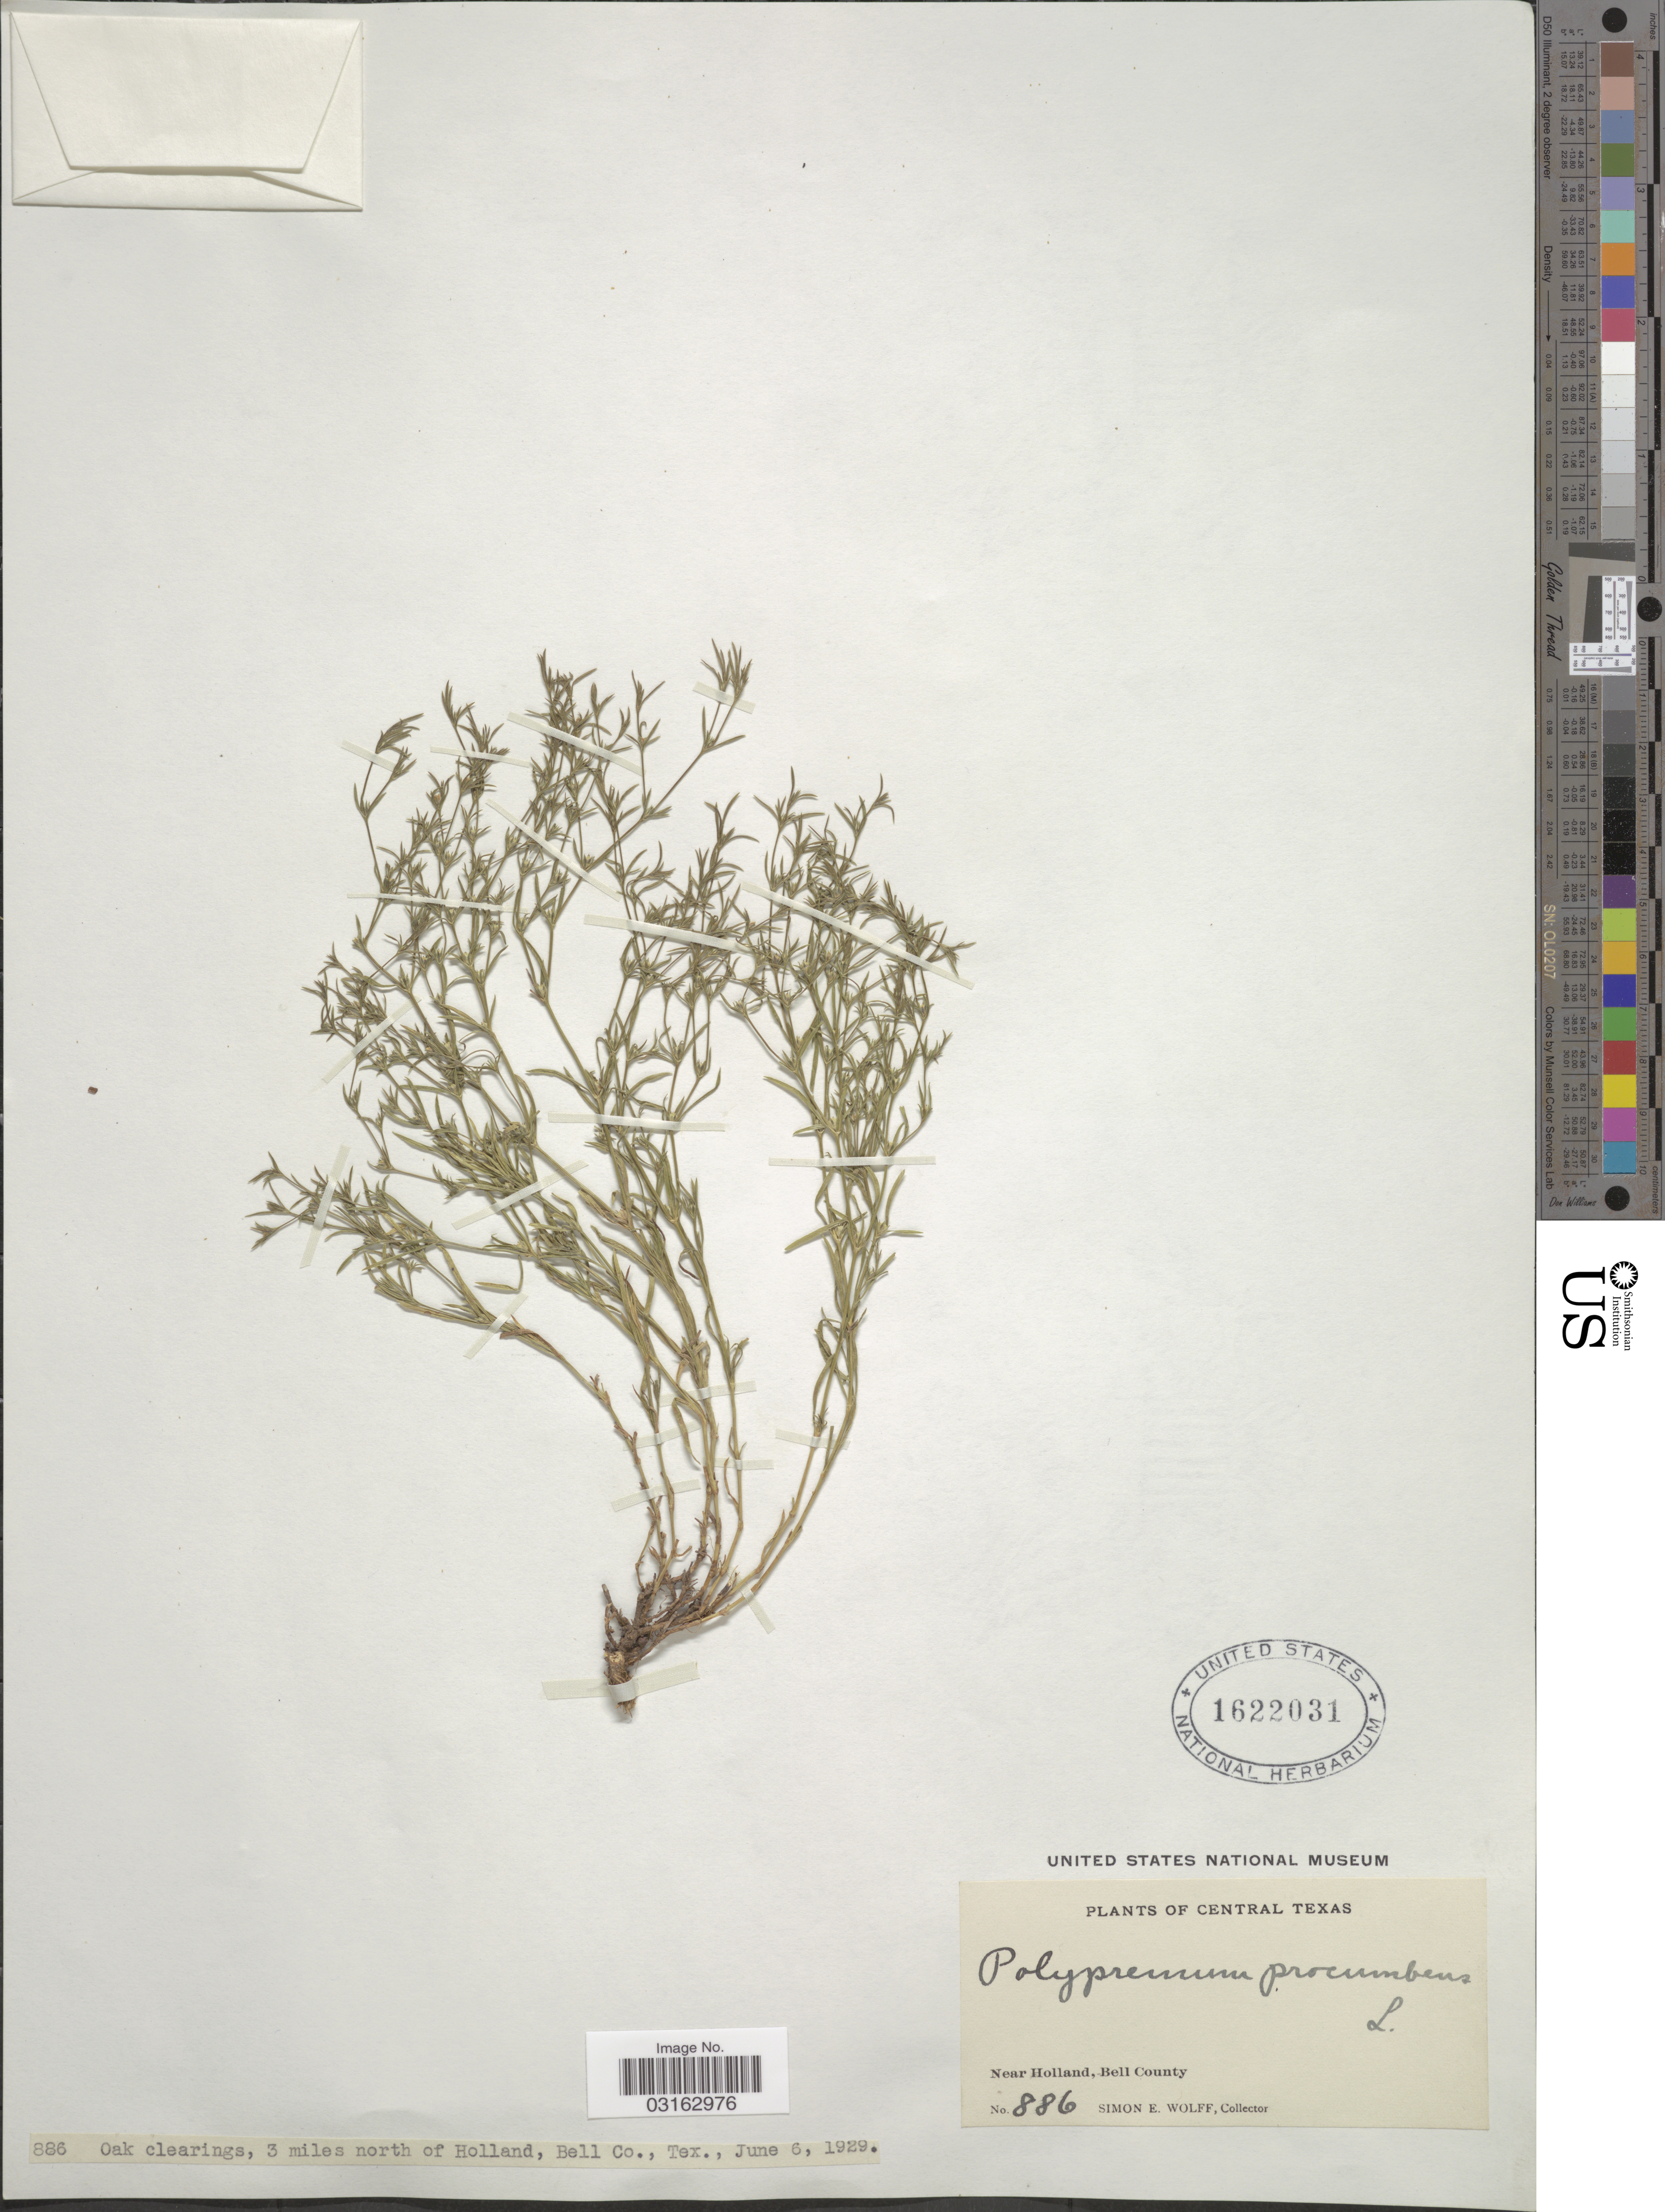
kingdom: Plantae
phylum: Tracheophyta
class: Magnoliopsida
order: Lamiales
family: Tetrachondraceae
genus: Polypremum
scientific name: Polypremum procumbens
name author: L.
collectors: S. E. Wolff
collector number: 886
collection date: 1929-06-06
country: United States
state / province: Texas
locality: Central Texas, Near Holland, Bell County. Oak clearings, 3 miles north of Holland.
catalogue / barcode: US 1622031